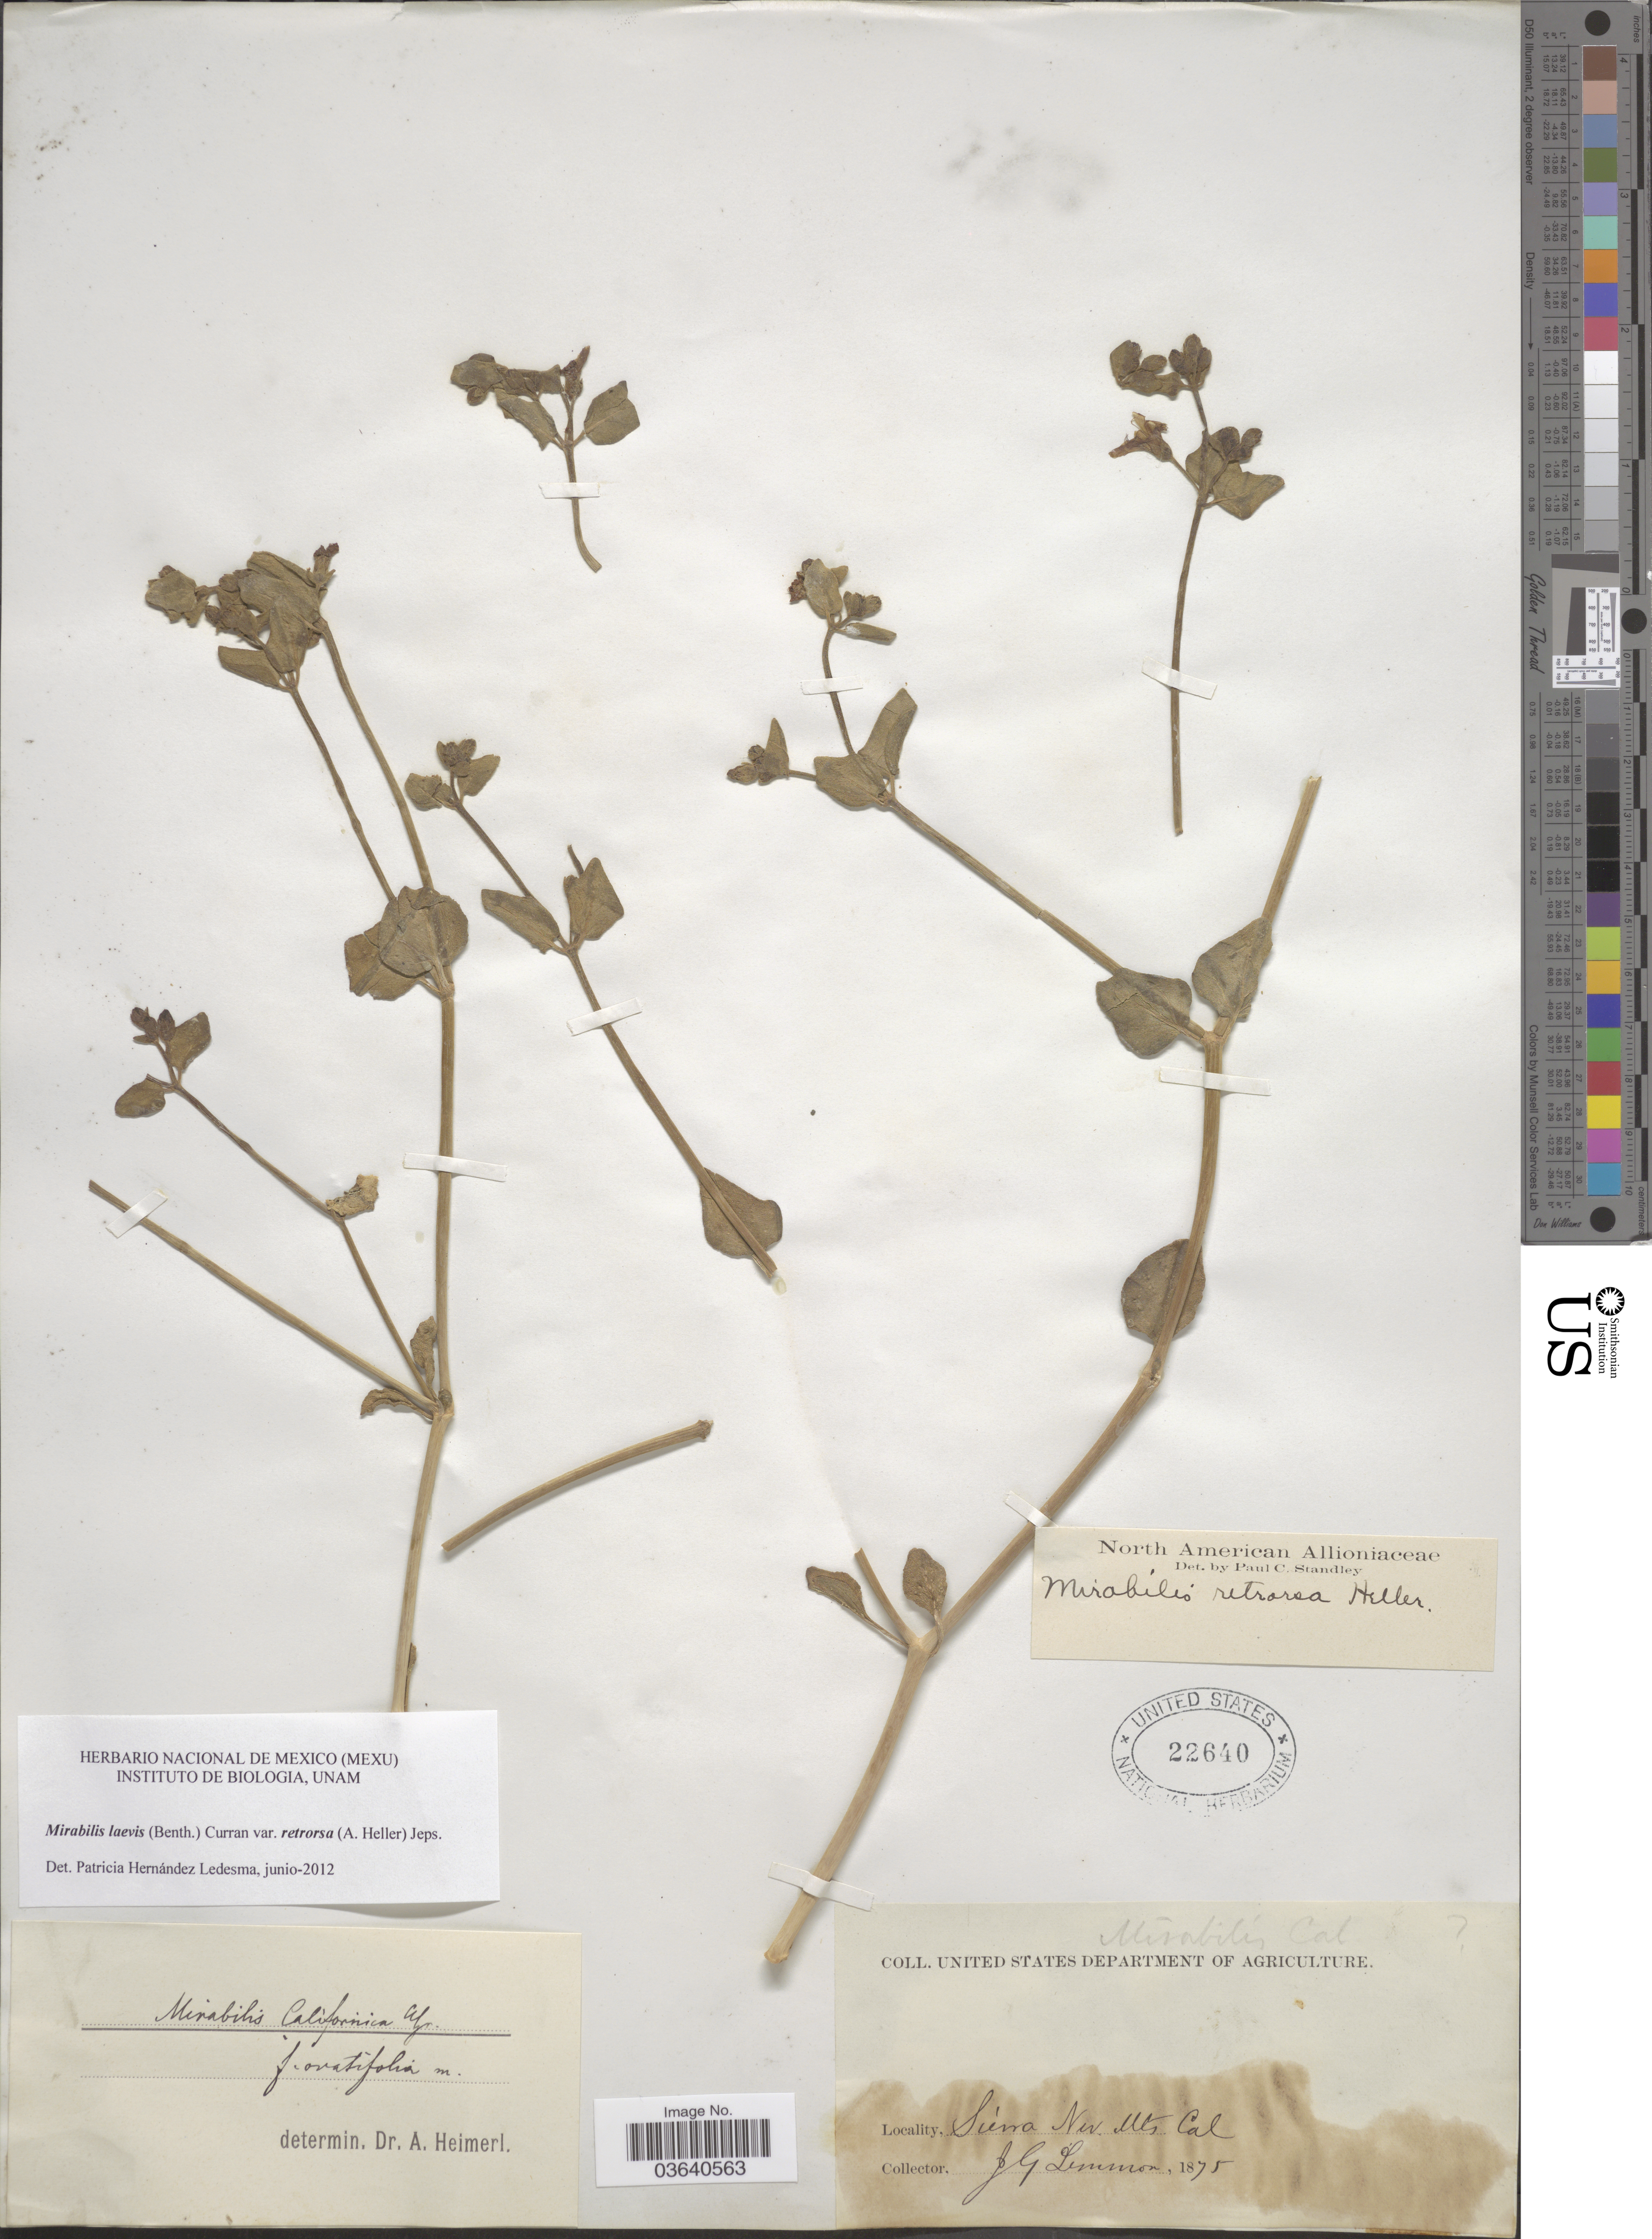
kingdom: Plantae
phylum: Tracheophyta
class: Magnoliopsida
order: Caryophyllales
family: Nyctaginaceae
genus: Mirabilis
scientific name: Mirabilis laevis var. retrorsa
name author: (A. Heller) Jeps.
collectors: J. Lemmon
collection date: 1875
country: United States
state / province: California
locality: Sierra Nev. Mts.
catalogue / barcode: US 22640